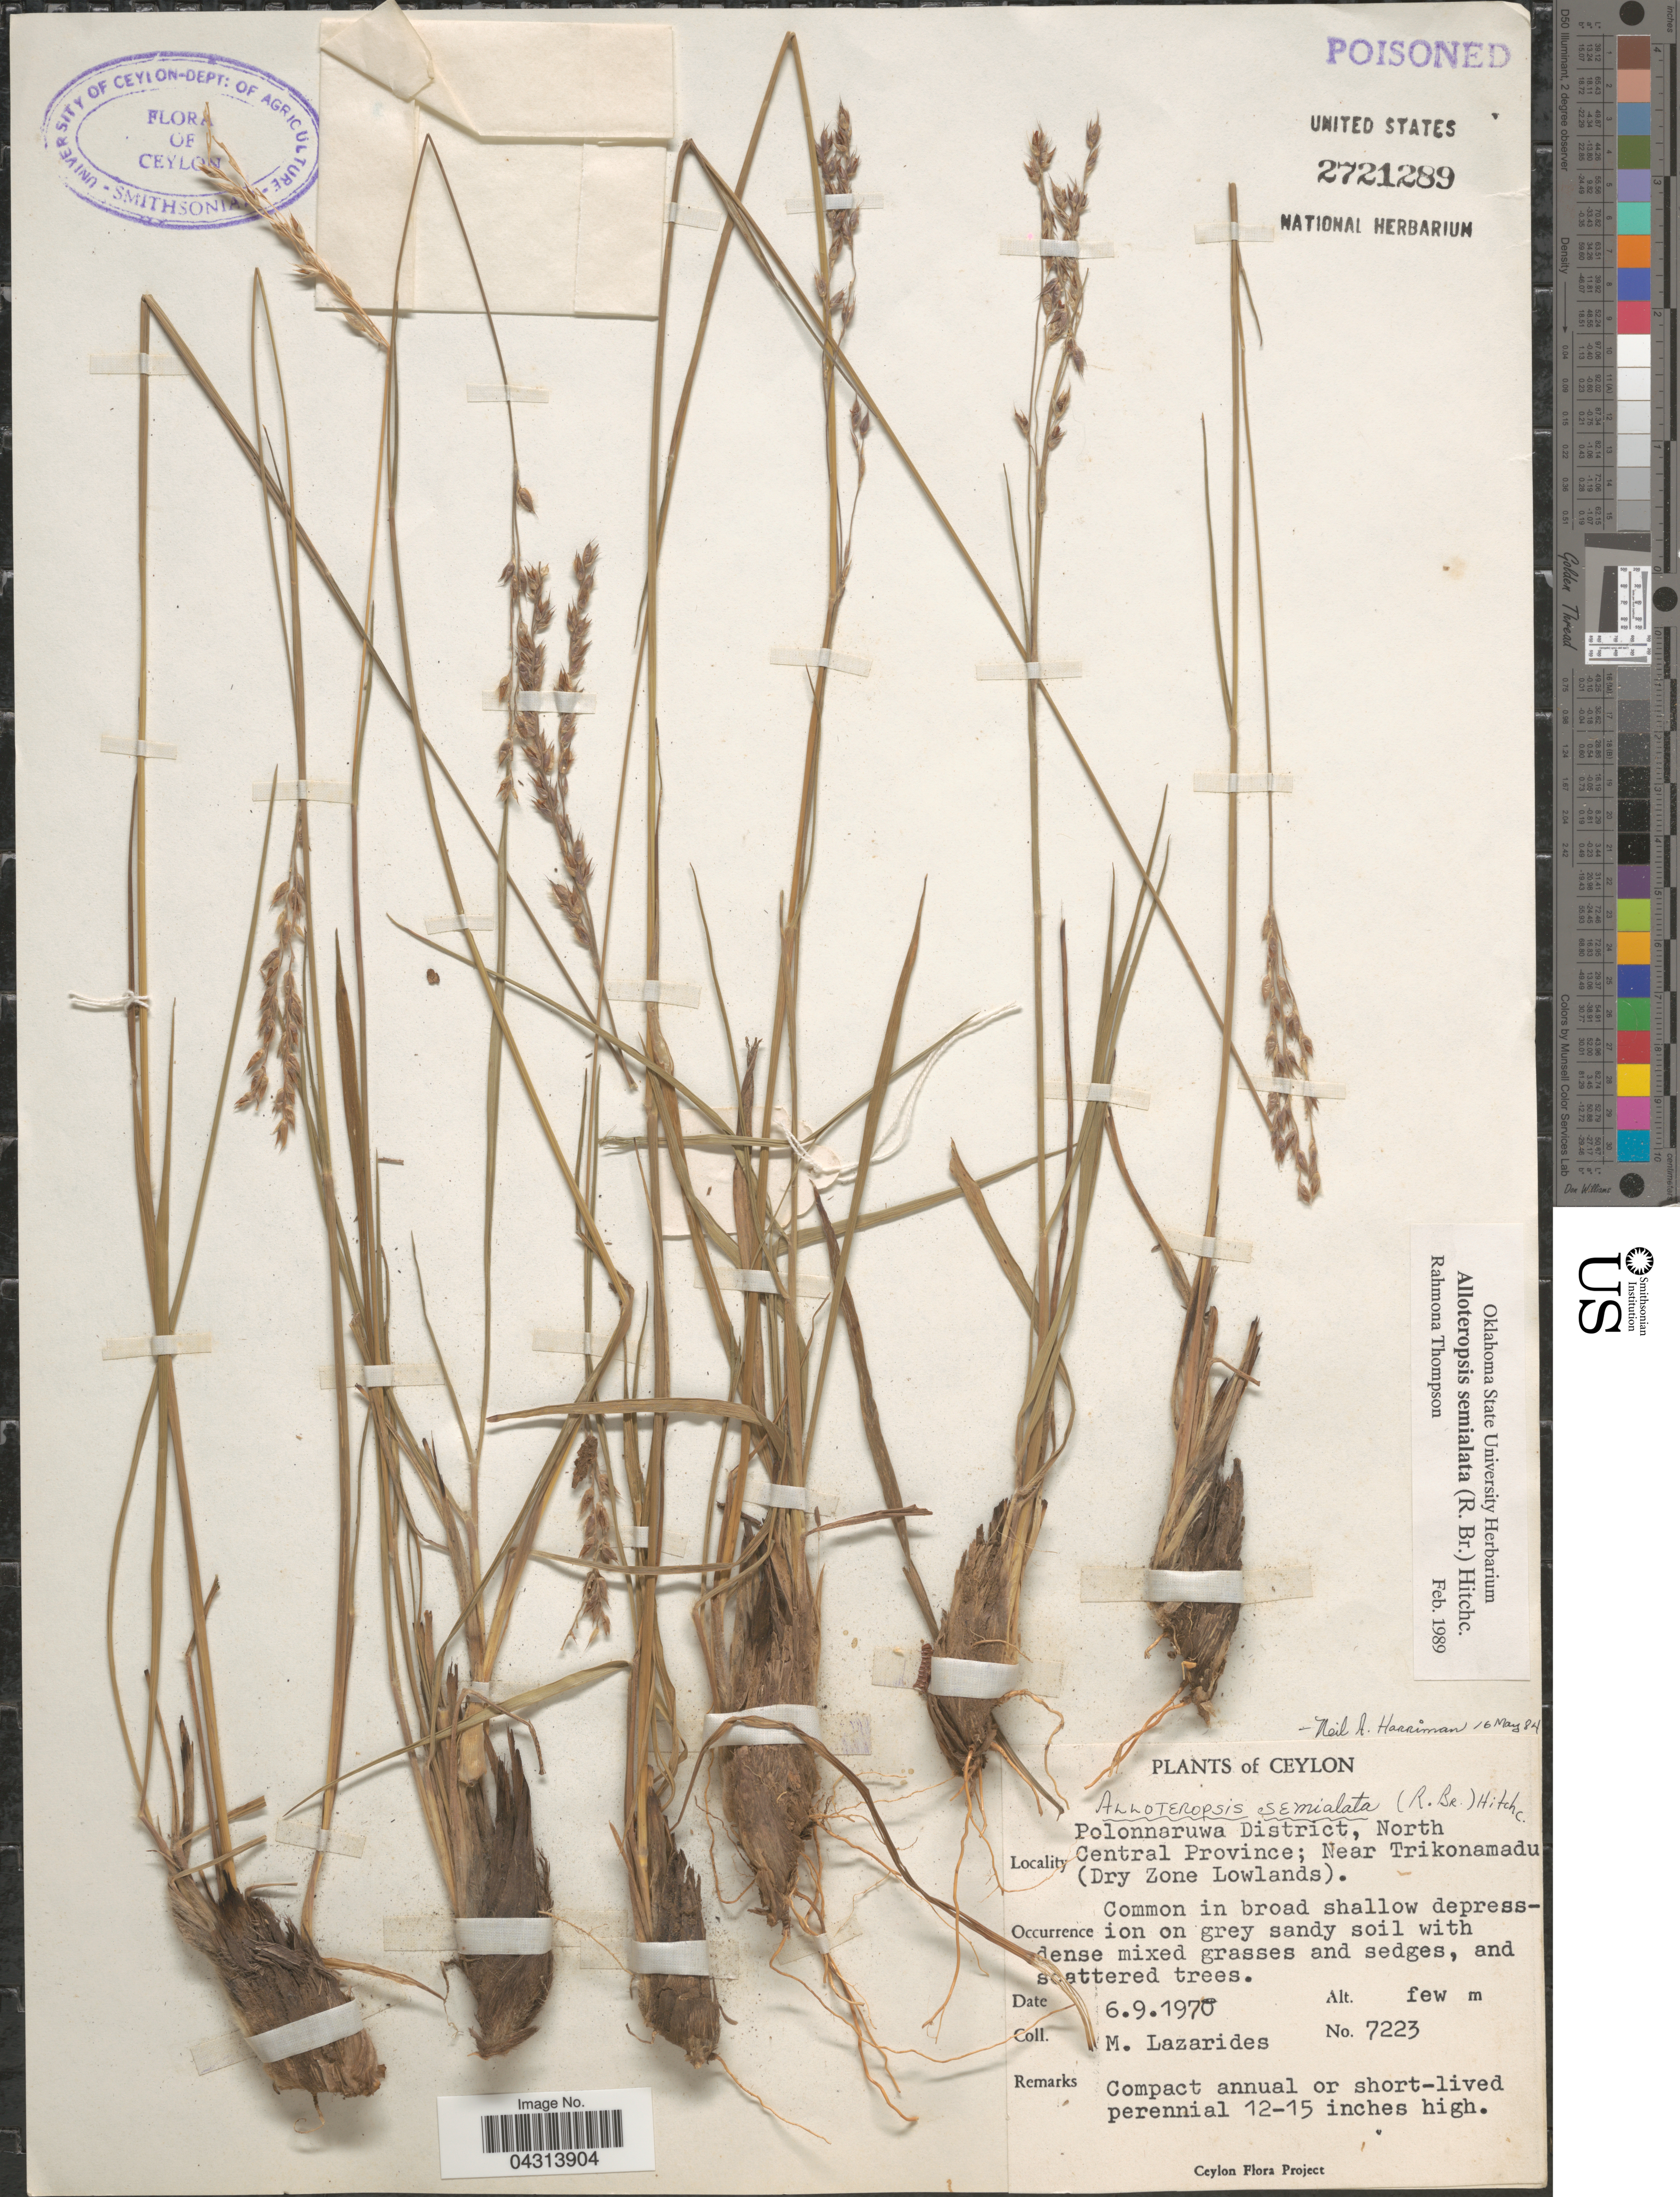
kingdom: Plantae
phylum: Tracheophyta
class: Liliopsida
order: Poales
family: Poaceae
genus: Alloteropsis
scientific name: Alloteropsis semialata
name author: (R. Br.) Hitchc.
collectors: M. Lazarides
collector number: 7223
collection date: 1970-09-06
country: Sri Lanka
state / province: North Central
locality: Ceylon. Polonnaruwa District; Near Trikonamadu (Dry Zone Lowlands).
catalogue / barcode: US 2721289